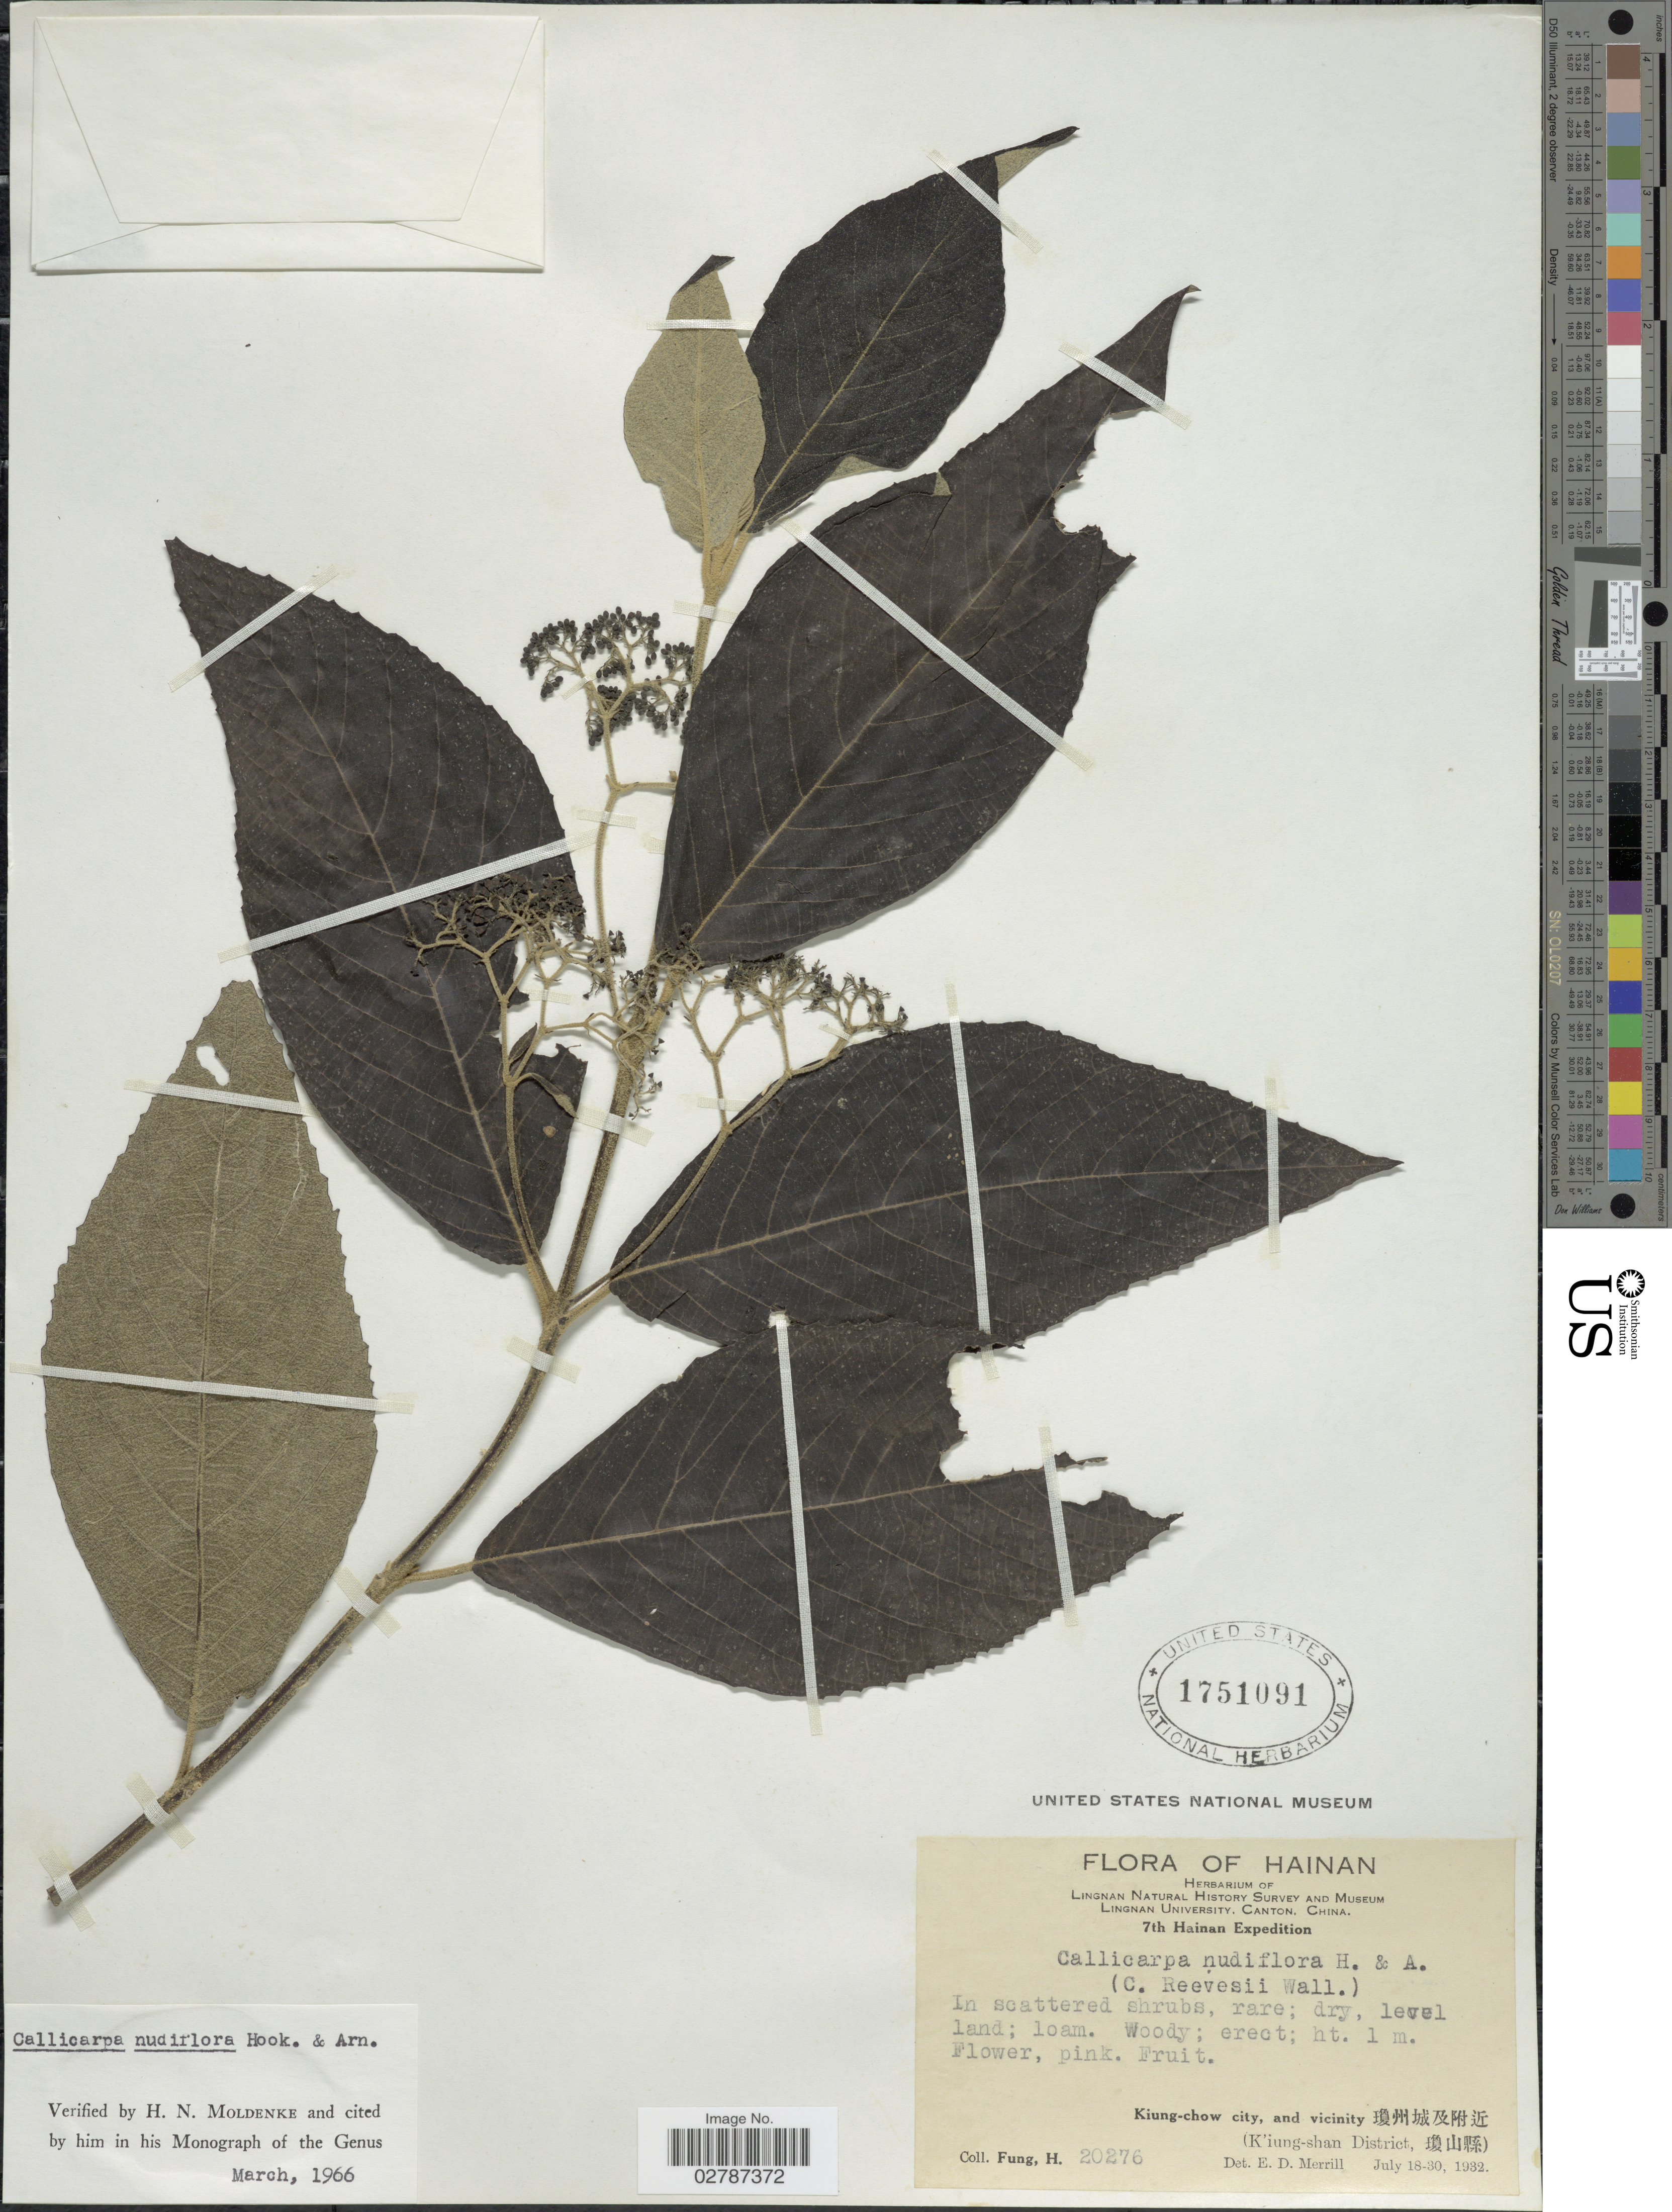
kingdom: Plantae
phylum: Tracheophyta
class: Magnoliopsida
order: Lamiales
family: Lamiaceae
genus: Callicarpa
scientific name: Callicarpa nudiflora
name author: Hook. & Arn.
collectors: H. Fung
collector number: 20276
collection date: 1932-07-18/1932-07-30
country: China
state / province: Hainan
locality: Kiung-chow city, and vicinity. X. (K'iung-shan District, X).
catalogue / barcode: US 1751091